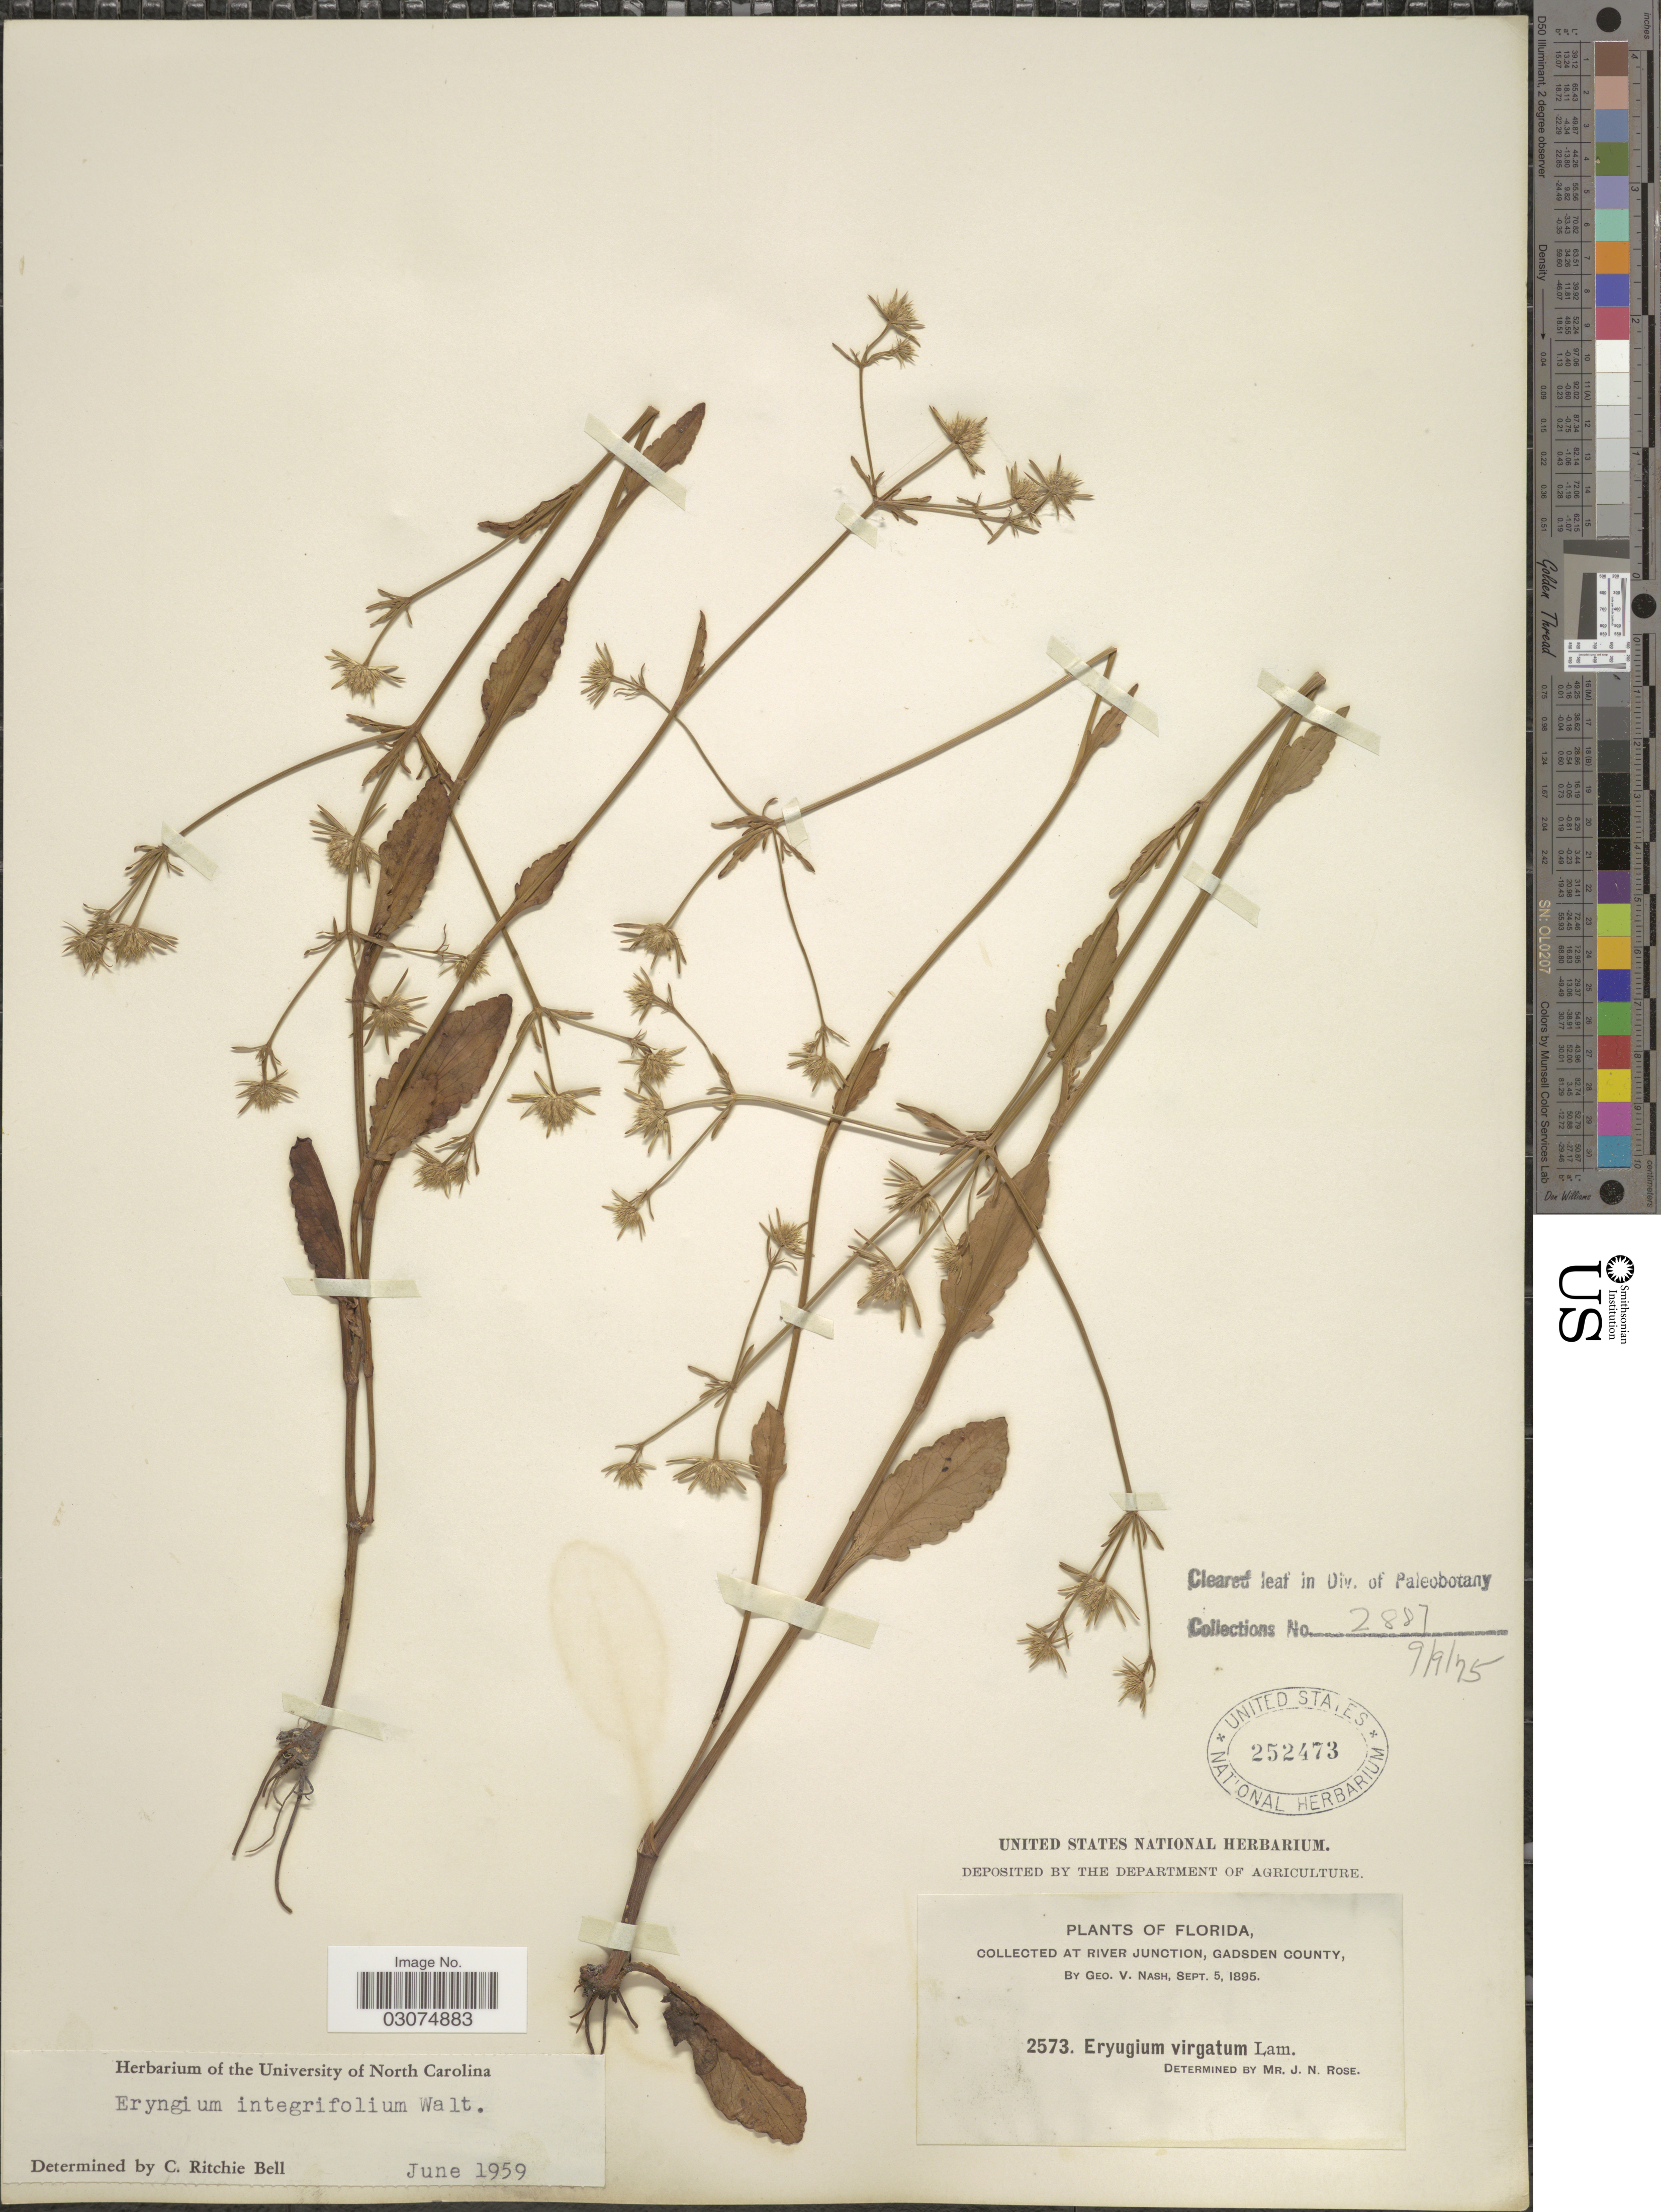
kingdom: Plantae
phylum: Tracheophyta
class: Magnoliopsida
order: Apiales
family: Apiaceae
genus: Eryngium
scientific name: Eryngium integrifolium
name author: Walter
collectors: G. V. Nash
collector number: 2573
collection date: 1895-09-05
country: United States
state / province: Florida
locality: At River Junction, Gadsden County.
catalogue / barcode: US 252473